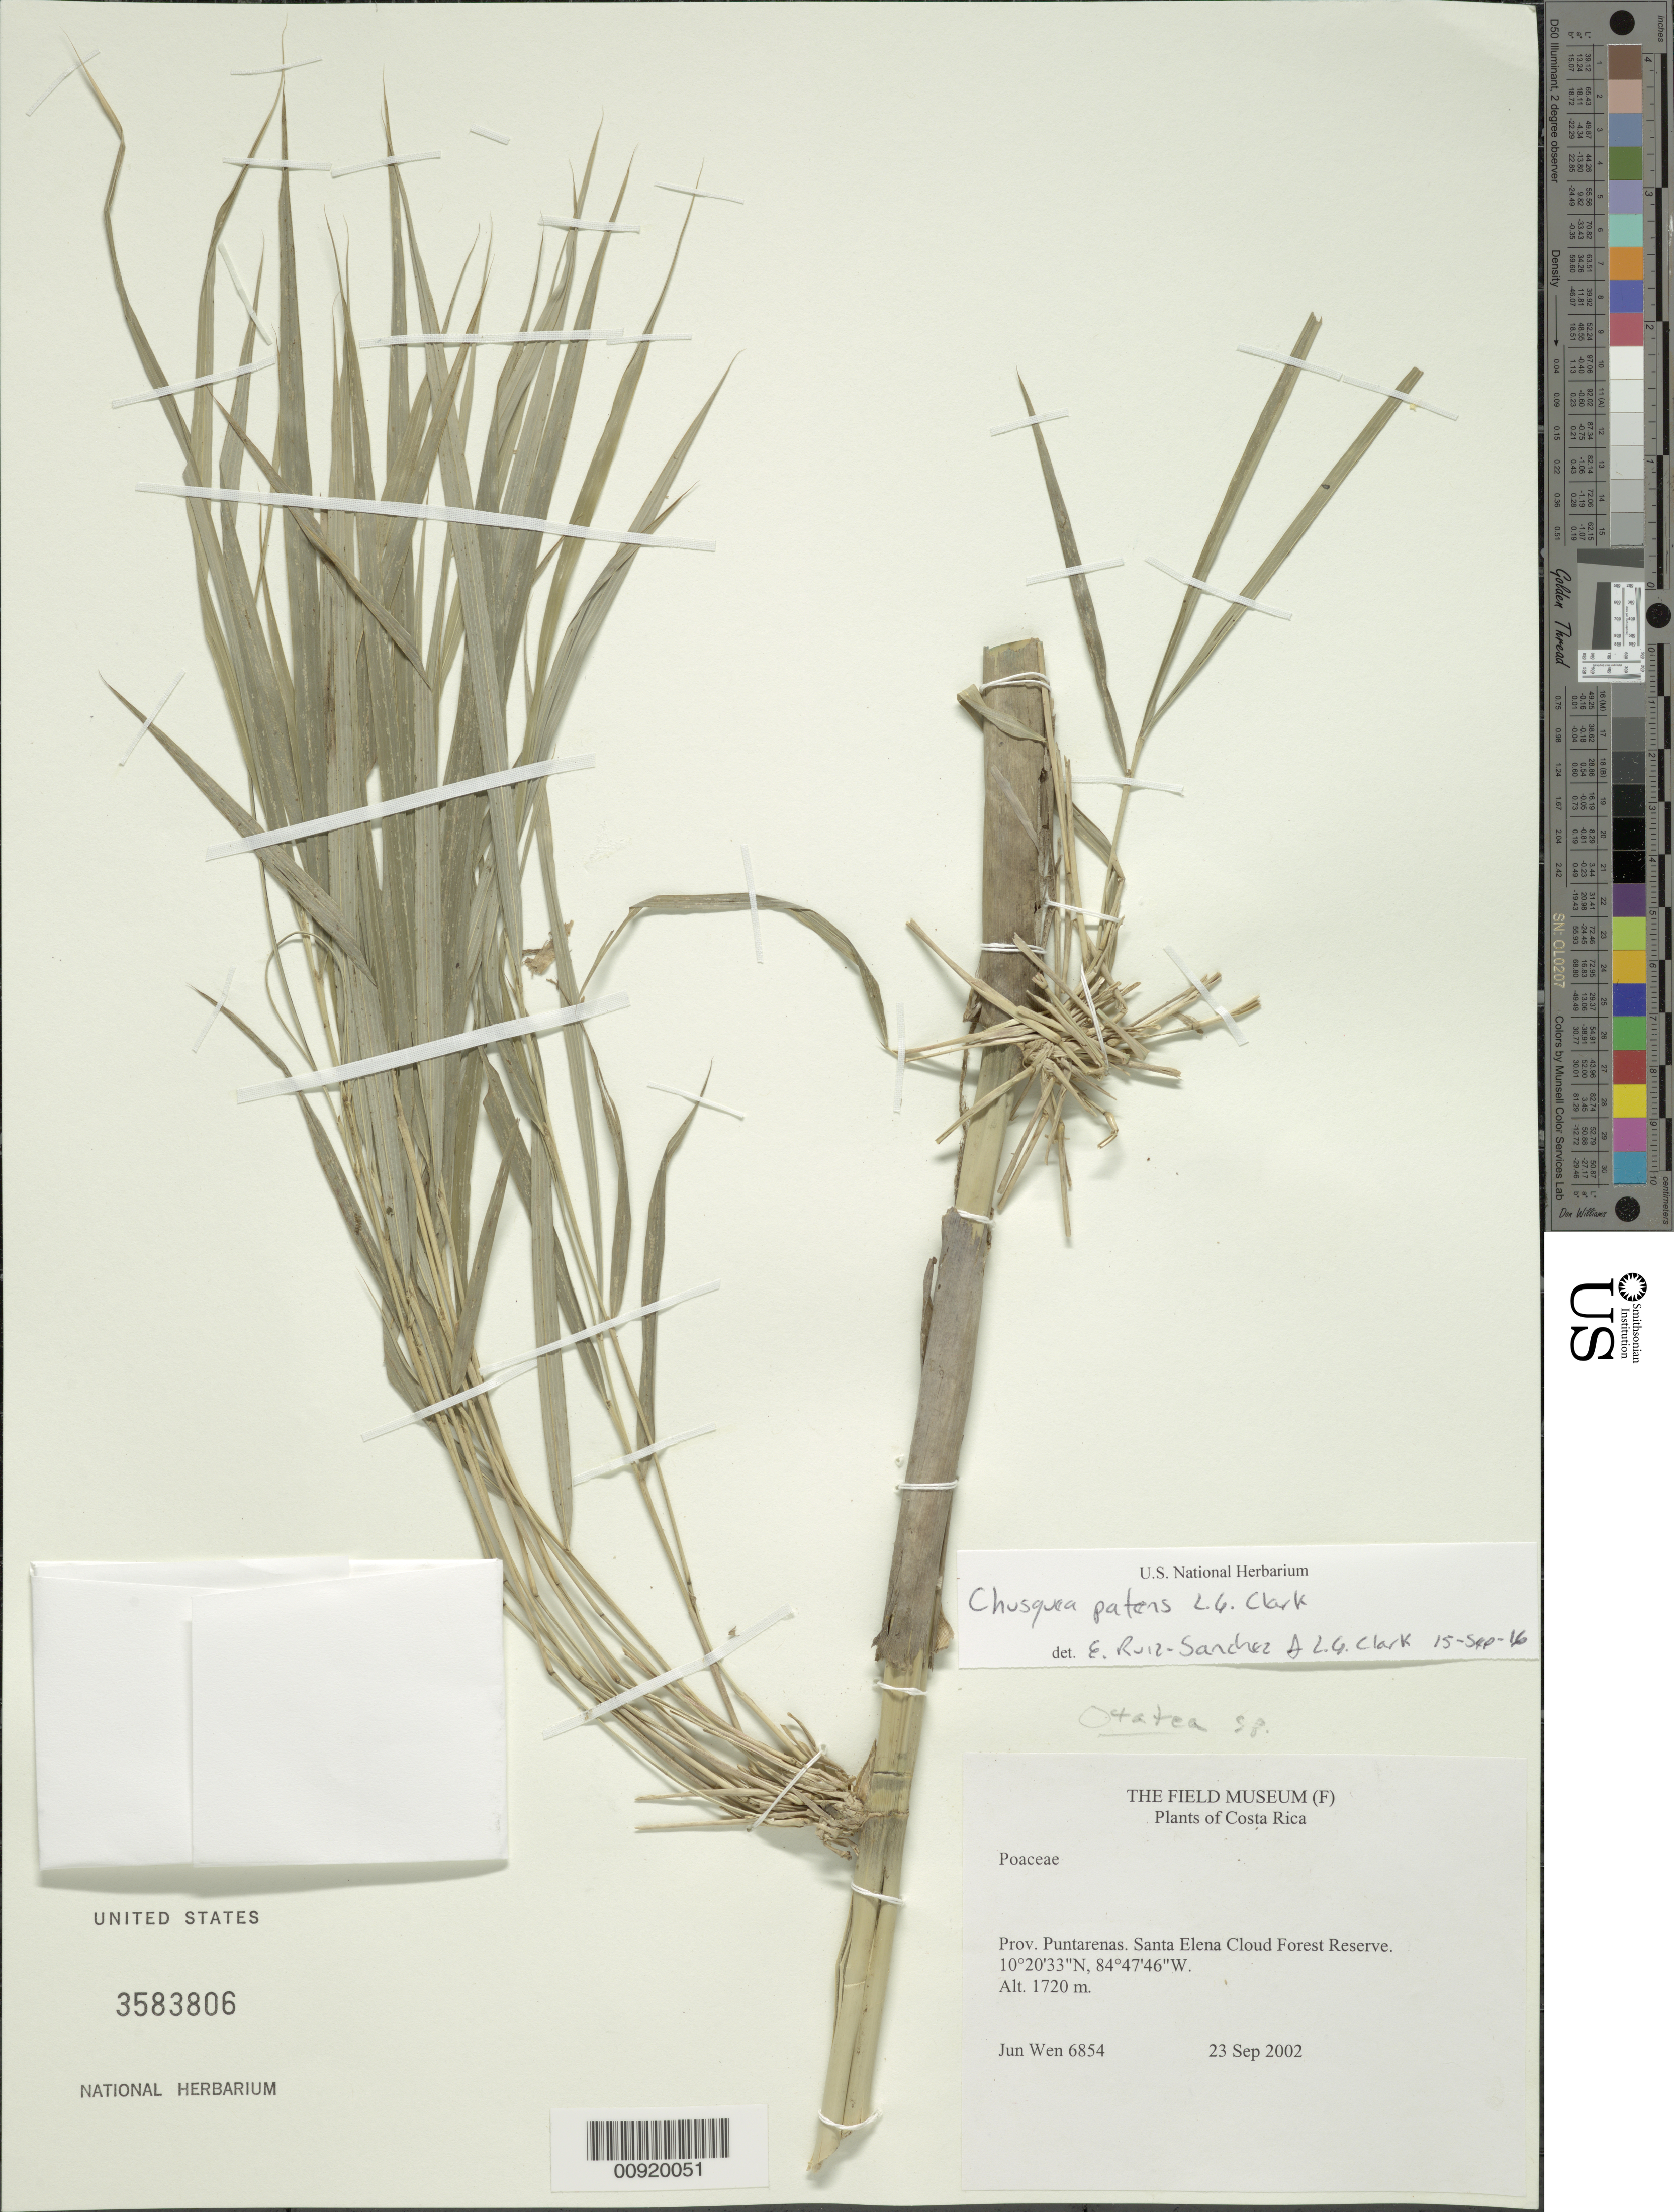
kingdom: Plantae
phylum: Tracheophyta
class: Liliopsida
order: Poales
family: Poaceae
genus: Chusquea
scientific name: Chusquea patens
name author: L.G. Clark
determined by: Clark, L. G.; Ruíz-Sanchez, E.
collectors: J. Wen & R. Aguilar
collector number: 6854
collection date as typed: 22 Sep 2002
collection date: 2002-09-23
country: Costa Rica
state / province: Puntarenas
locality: Santa Elena Cloud Forest Reserve.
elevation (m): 1720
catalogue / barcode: US 3583806